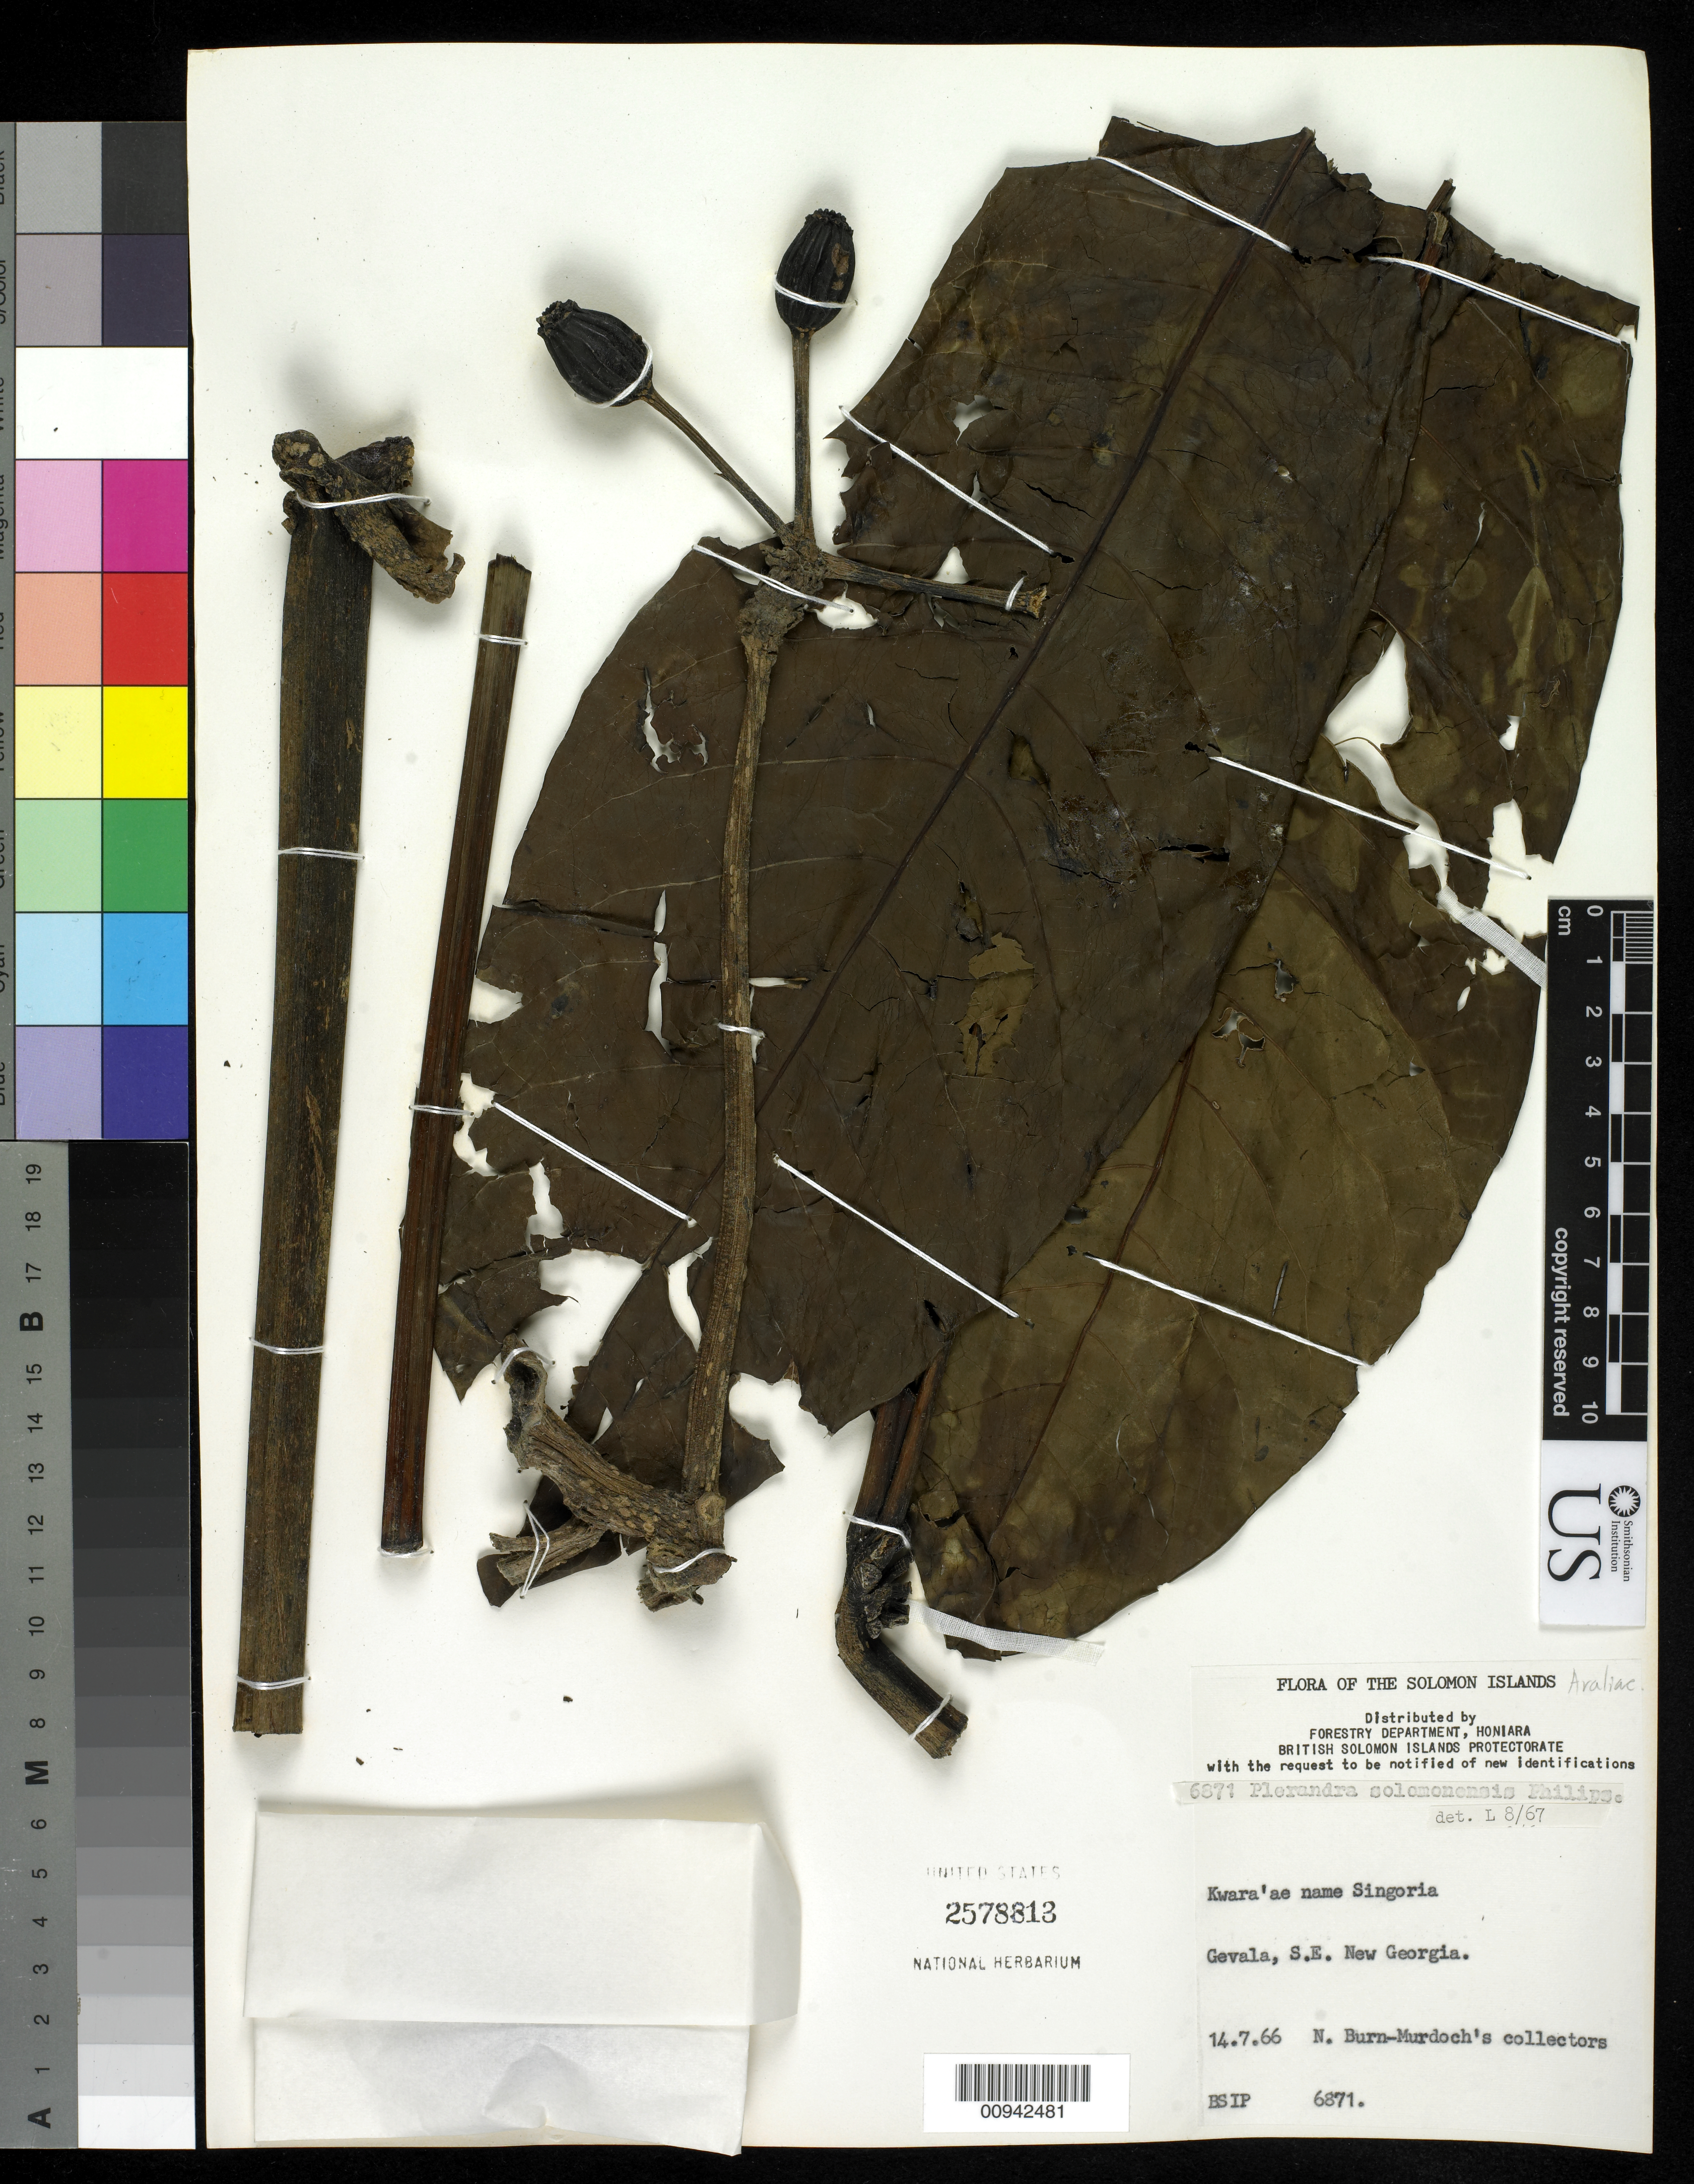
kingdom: Plantae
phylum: Tracheophyta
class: Magnoliopsida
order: Apiales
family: Araliaceae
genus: Plerandra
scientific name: Plerandra solomonensis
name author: Philipson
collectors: N. Burn-Murdoch's collectors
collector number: BSIP 6851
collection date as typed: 14 Jul 1966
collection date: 1966-07-14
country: Solomon Islands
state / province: Western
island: New Georgia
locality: Gevala SE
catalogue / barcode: US 2578813